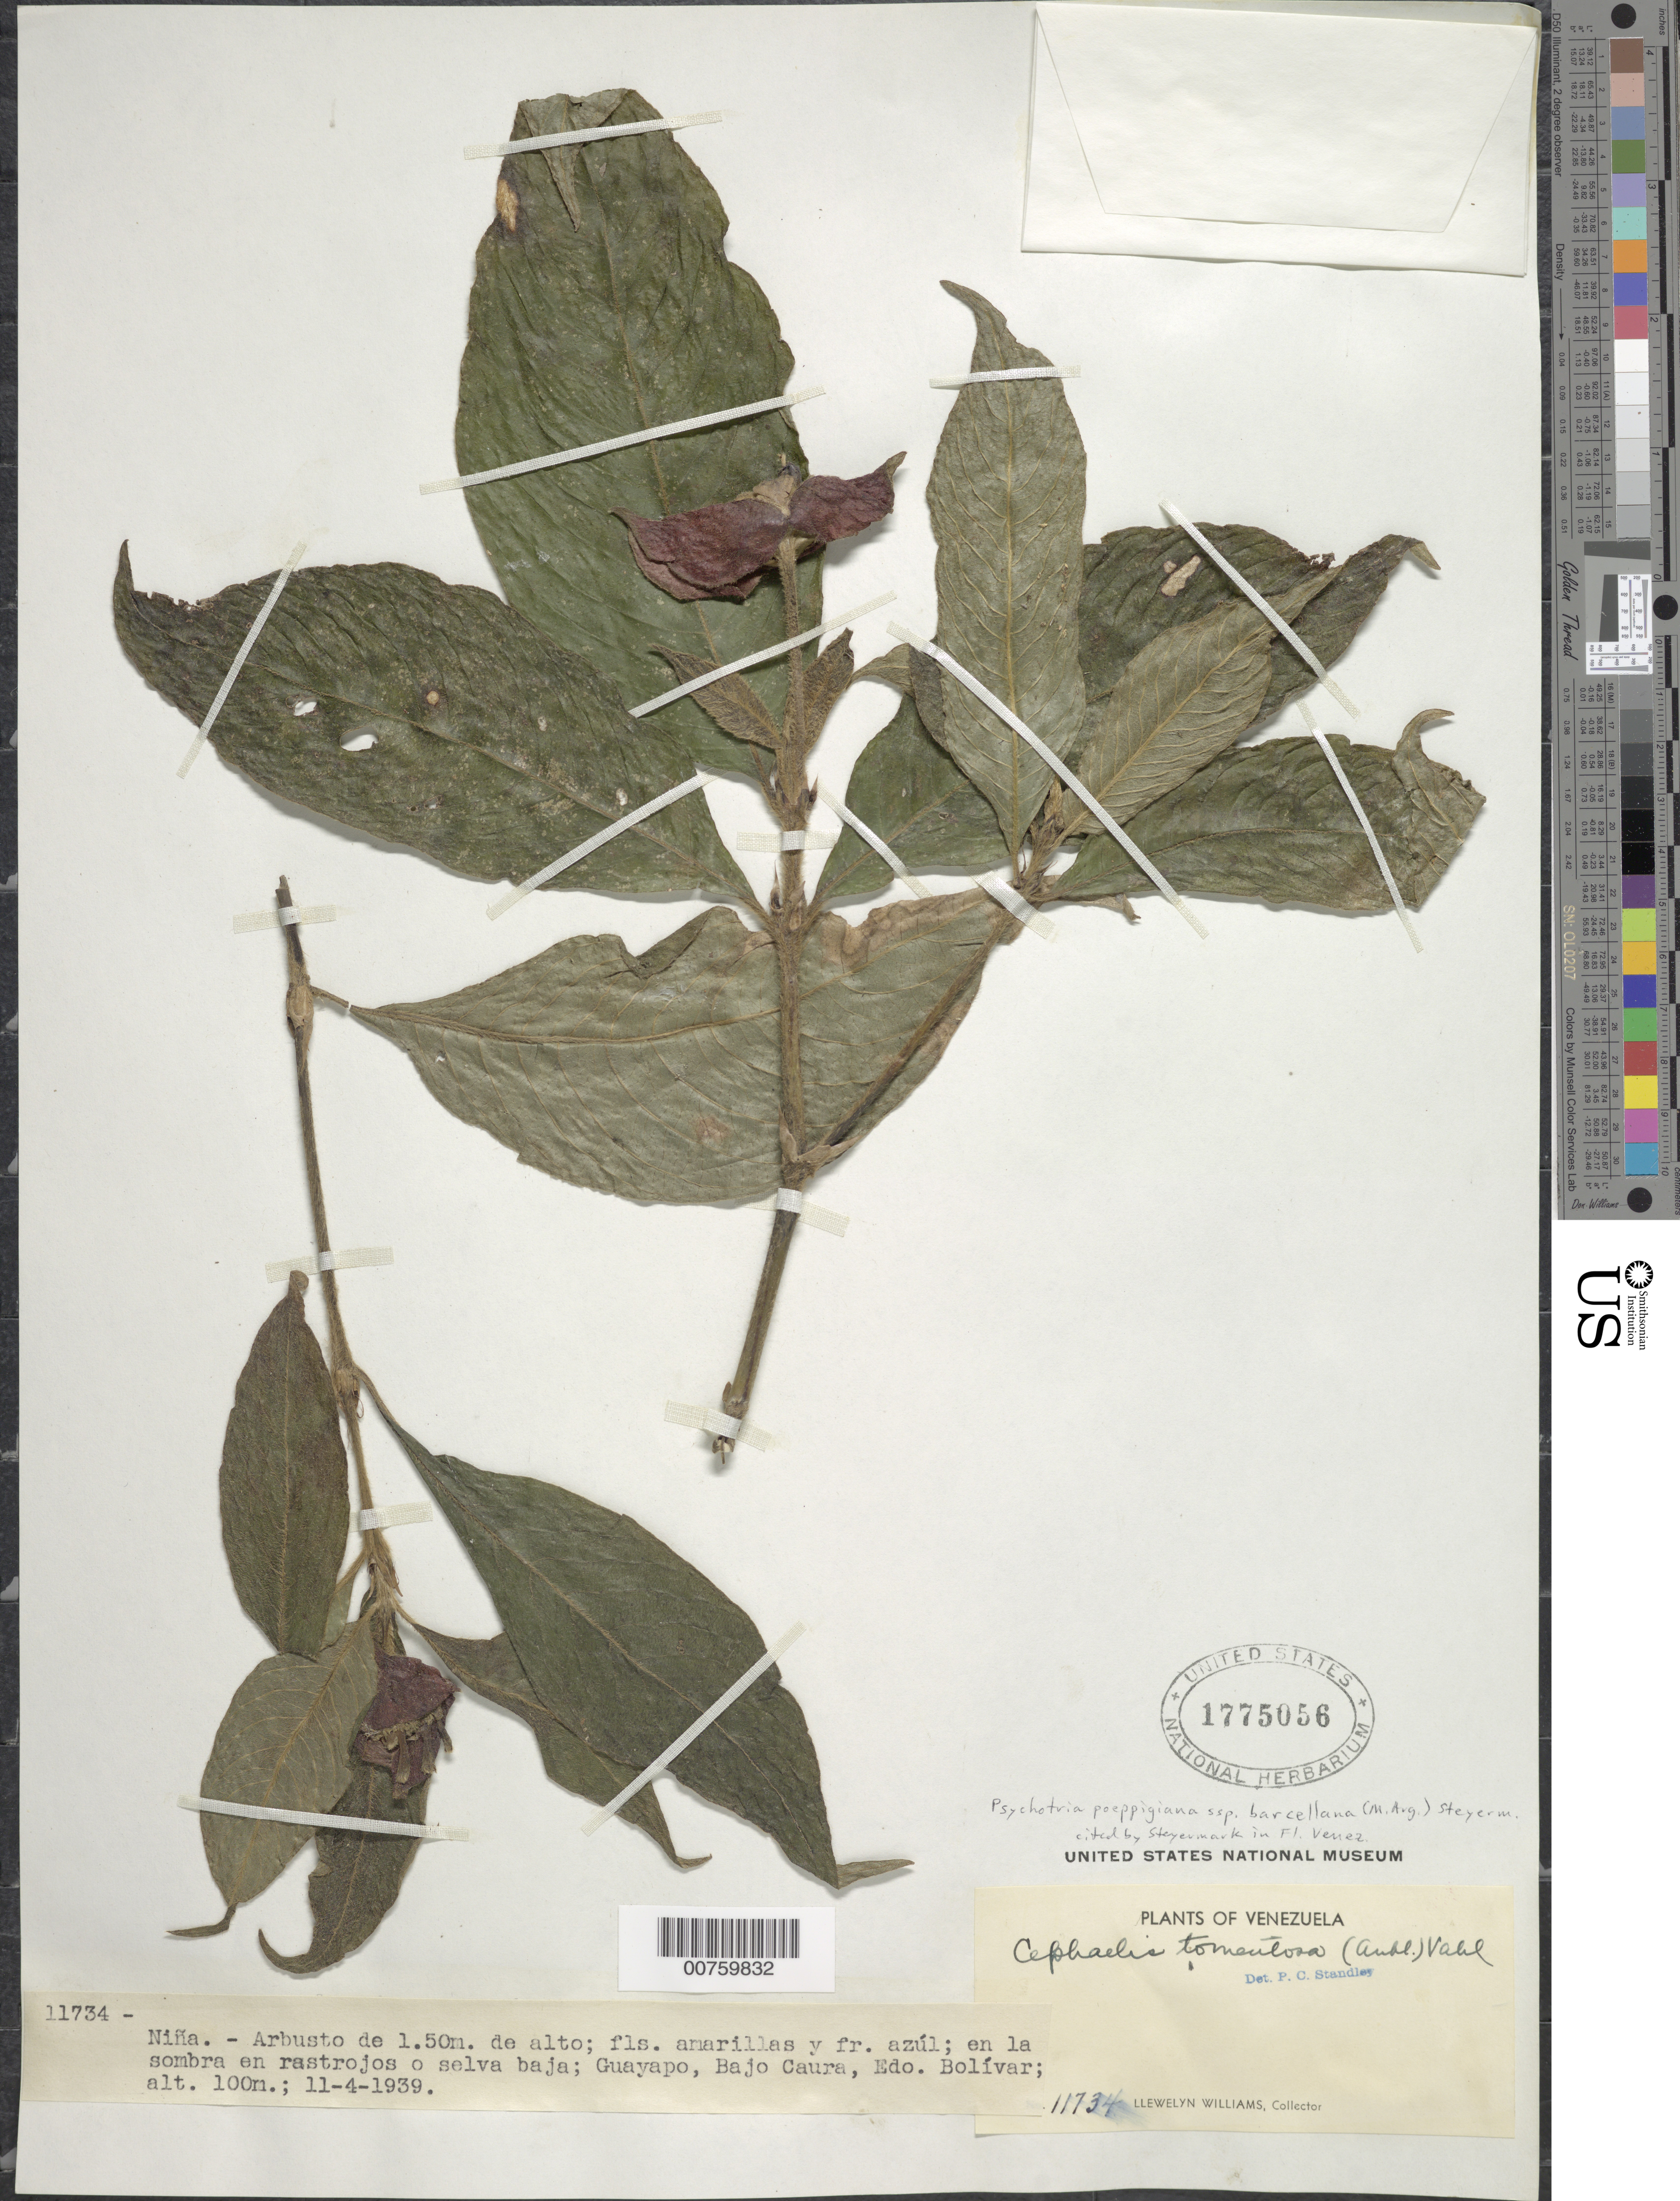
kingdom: Plantae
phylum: Tracheophyta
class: Magnoliopsida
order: Gentianales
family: Rubiaceae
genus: Psychotria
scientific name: Psychotria poeppigiana subsp. barcellana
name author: (Müll. Arg.) Steyerm.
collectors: Ll. Williams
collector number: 11734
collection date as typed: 11-Apr-39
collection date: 1939-04-11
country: Venezuela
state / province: Bolívar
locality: Guayapo, Bajo Caura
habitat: Sobre en rastrojos o selva baja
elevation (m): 100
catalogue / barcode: US 1775056